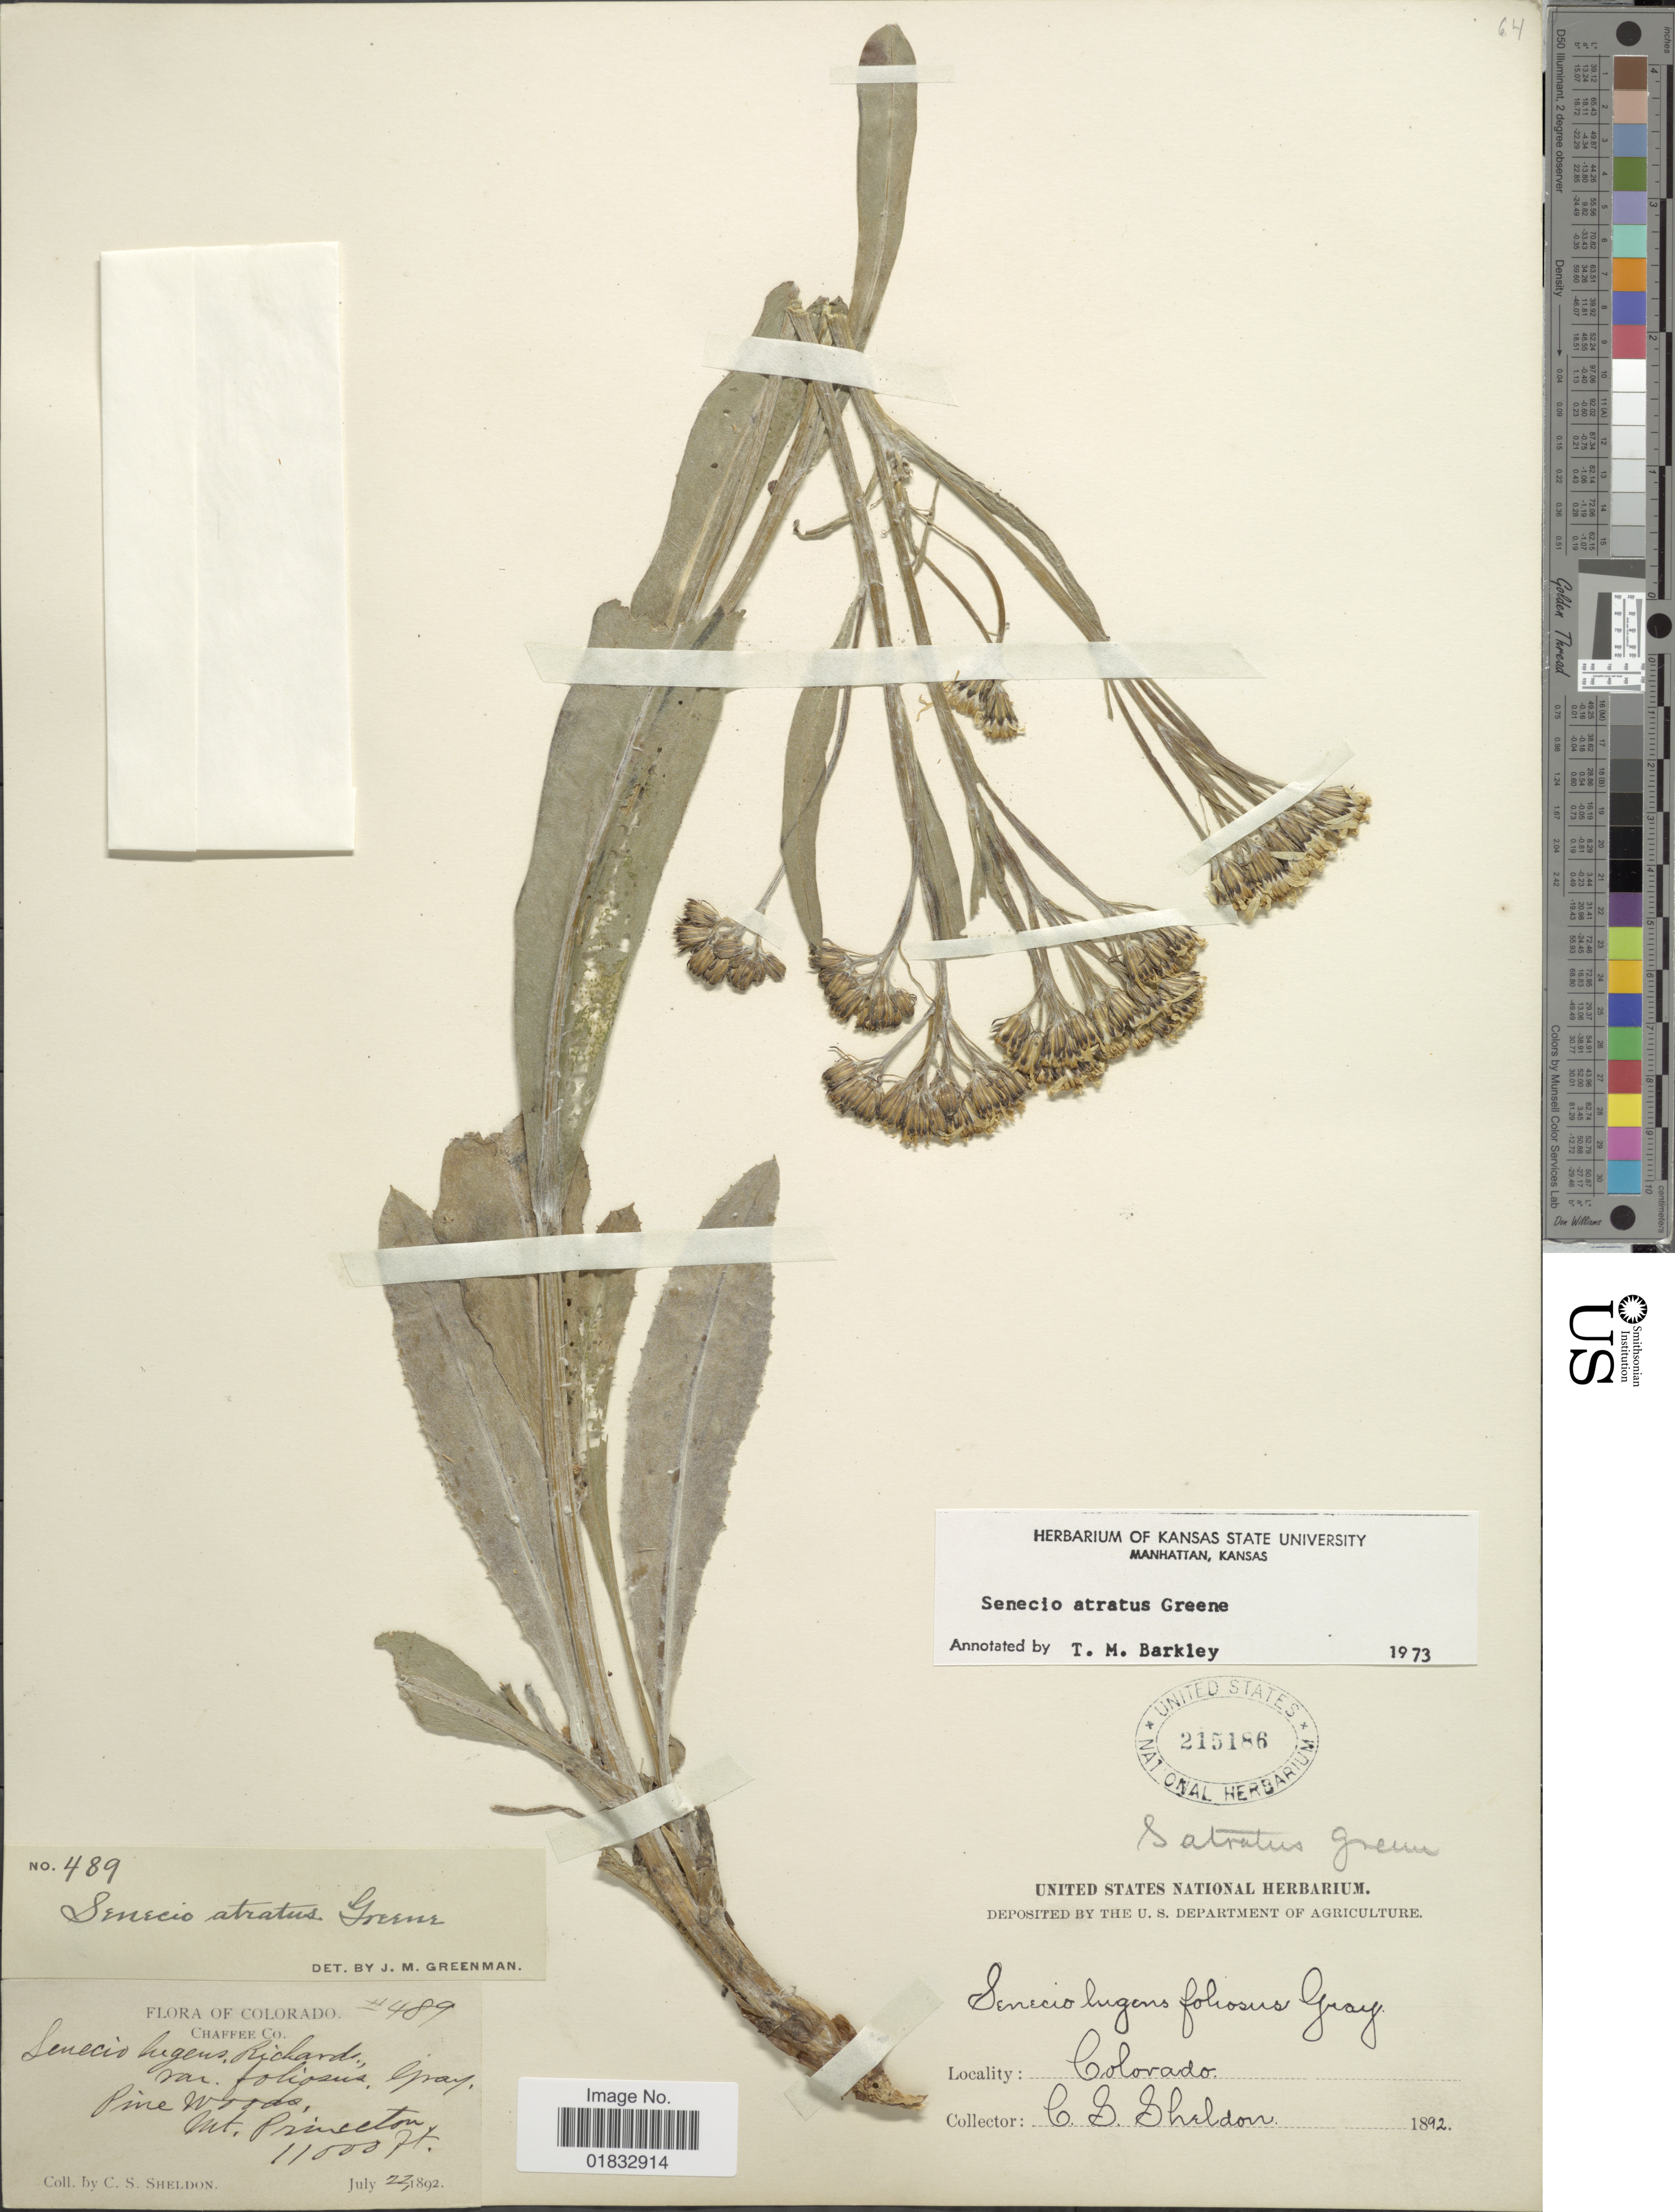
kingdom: Plantae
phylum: Tracheophyta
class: Magnoliopsida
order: Asterales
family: Asteraceae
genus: Senecio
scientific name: Senecio atratus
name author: Greene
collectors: C. S. Sheldon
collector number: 489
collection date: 1892-07-23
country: United States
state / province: Colorado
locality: Chaffe Co, Pine woods, Mt Princeton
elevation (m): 3353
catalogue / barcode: US 215186